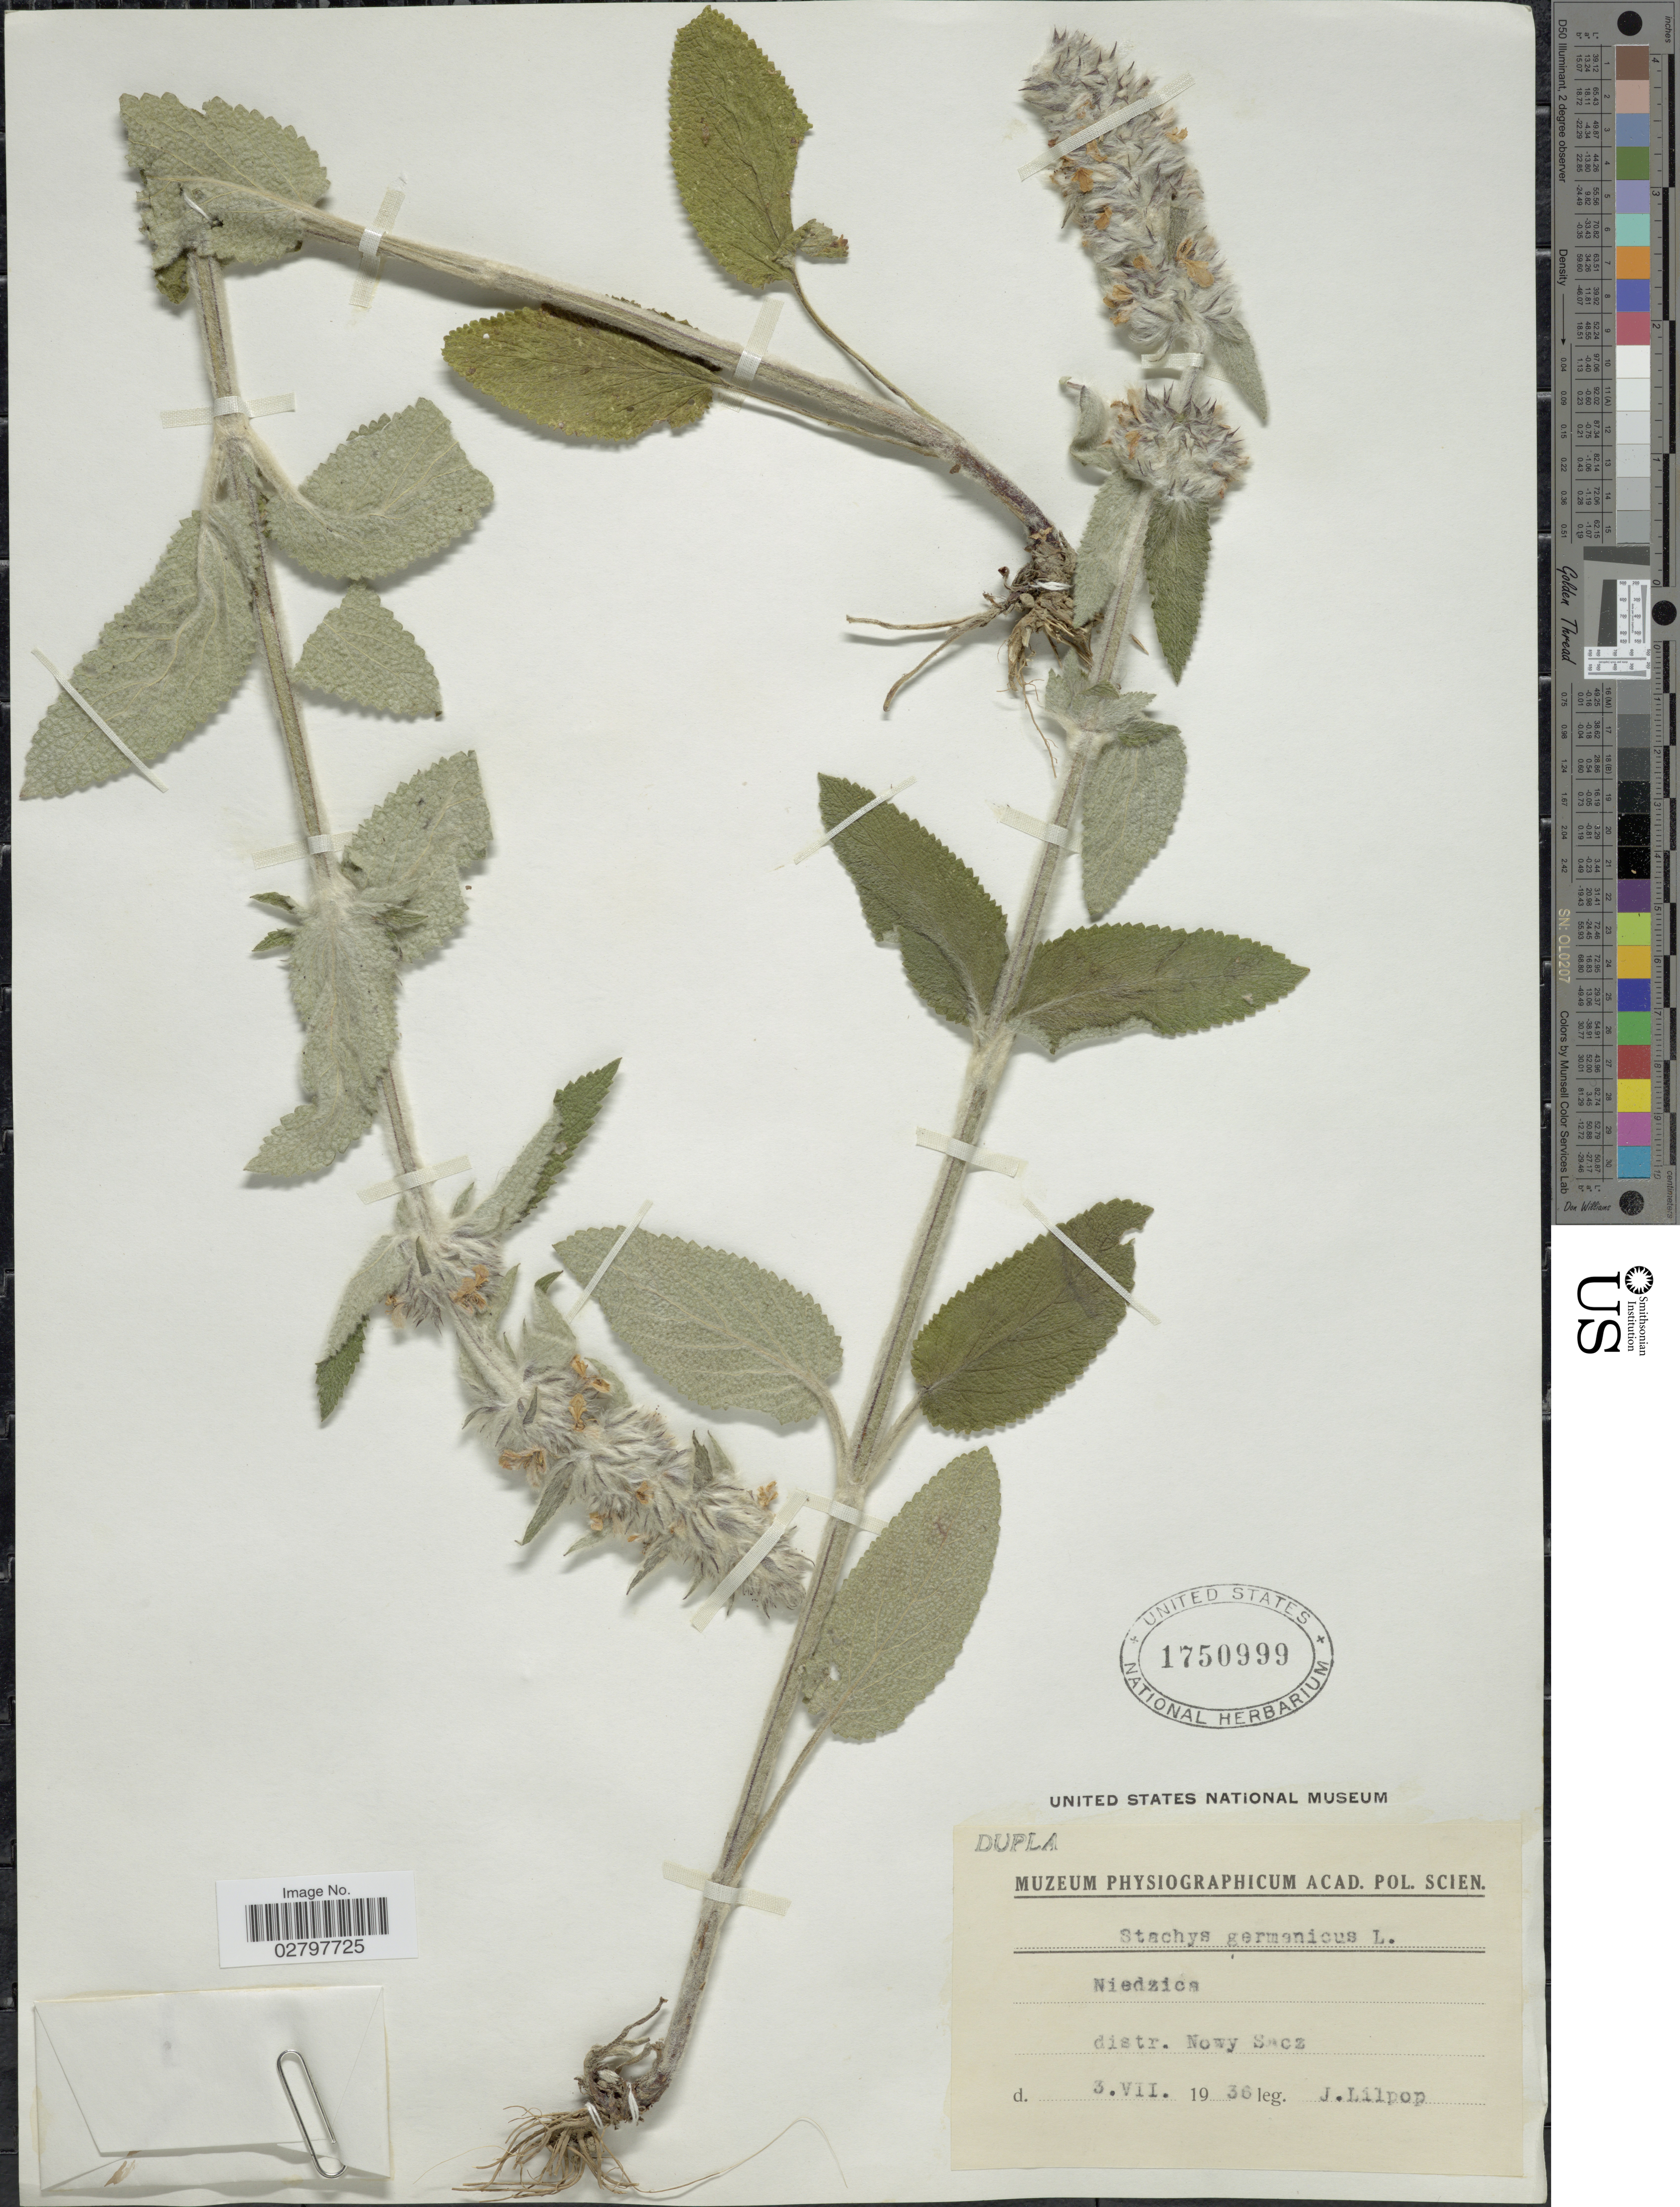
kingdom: Plantae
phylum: Tracheophyta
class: Magnoliopsida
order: Lamiales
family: Lamiaceae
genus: Stachys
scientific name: Stachys germanica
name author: L.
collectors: J. Lilpop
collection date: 1936-07-03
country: Poland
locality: Niedzica, distr. Nowy Sacz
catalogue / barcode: US 1750999